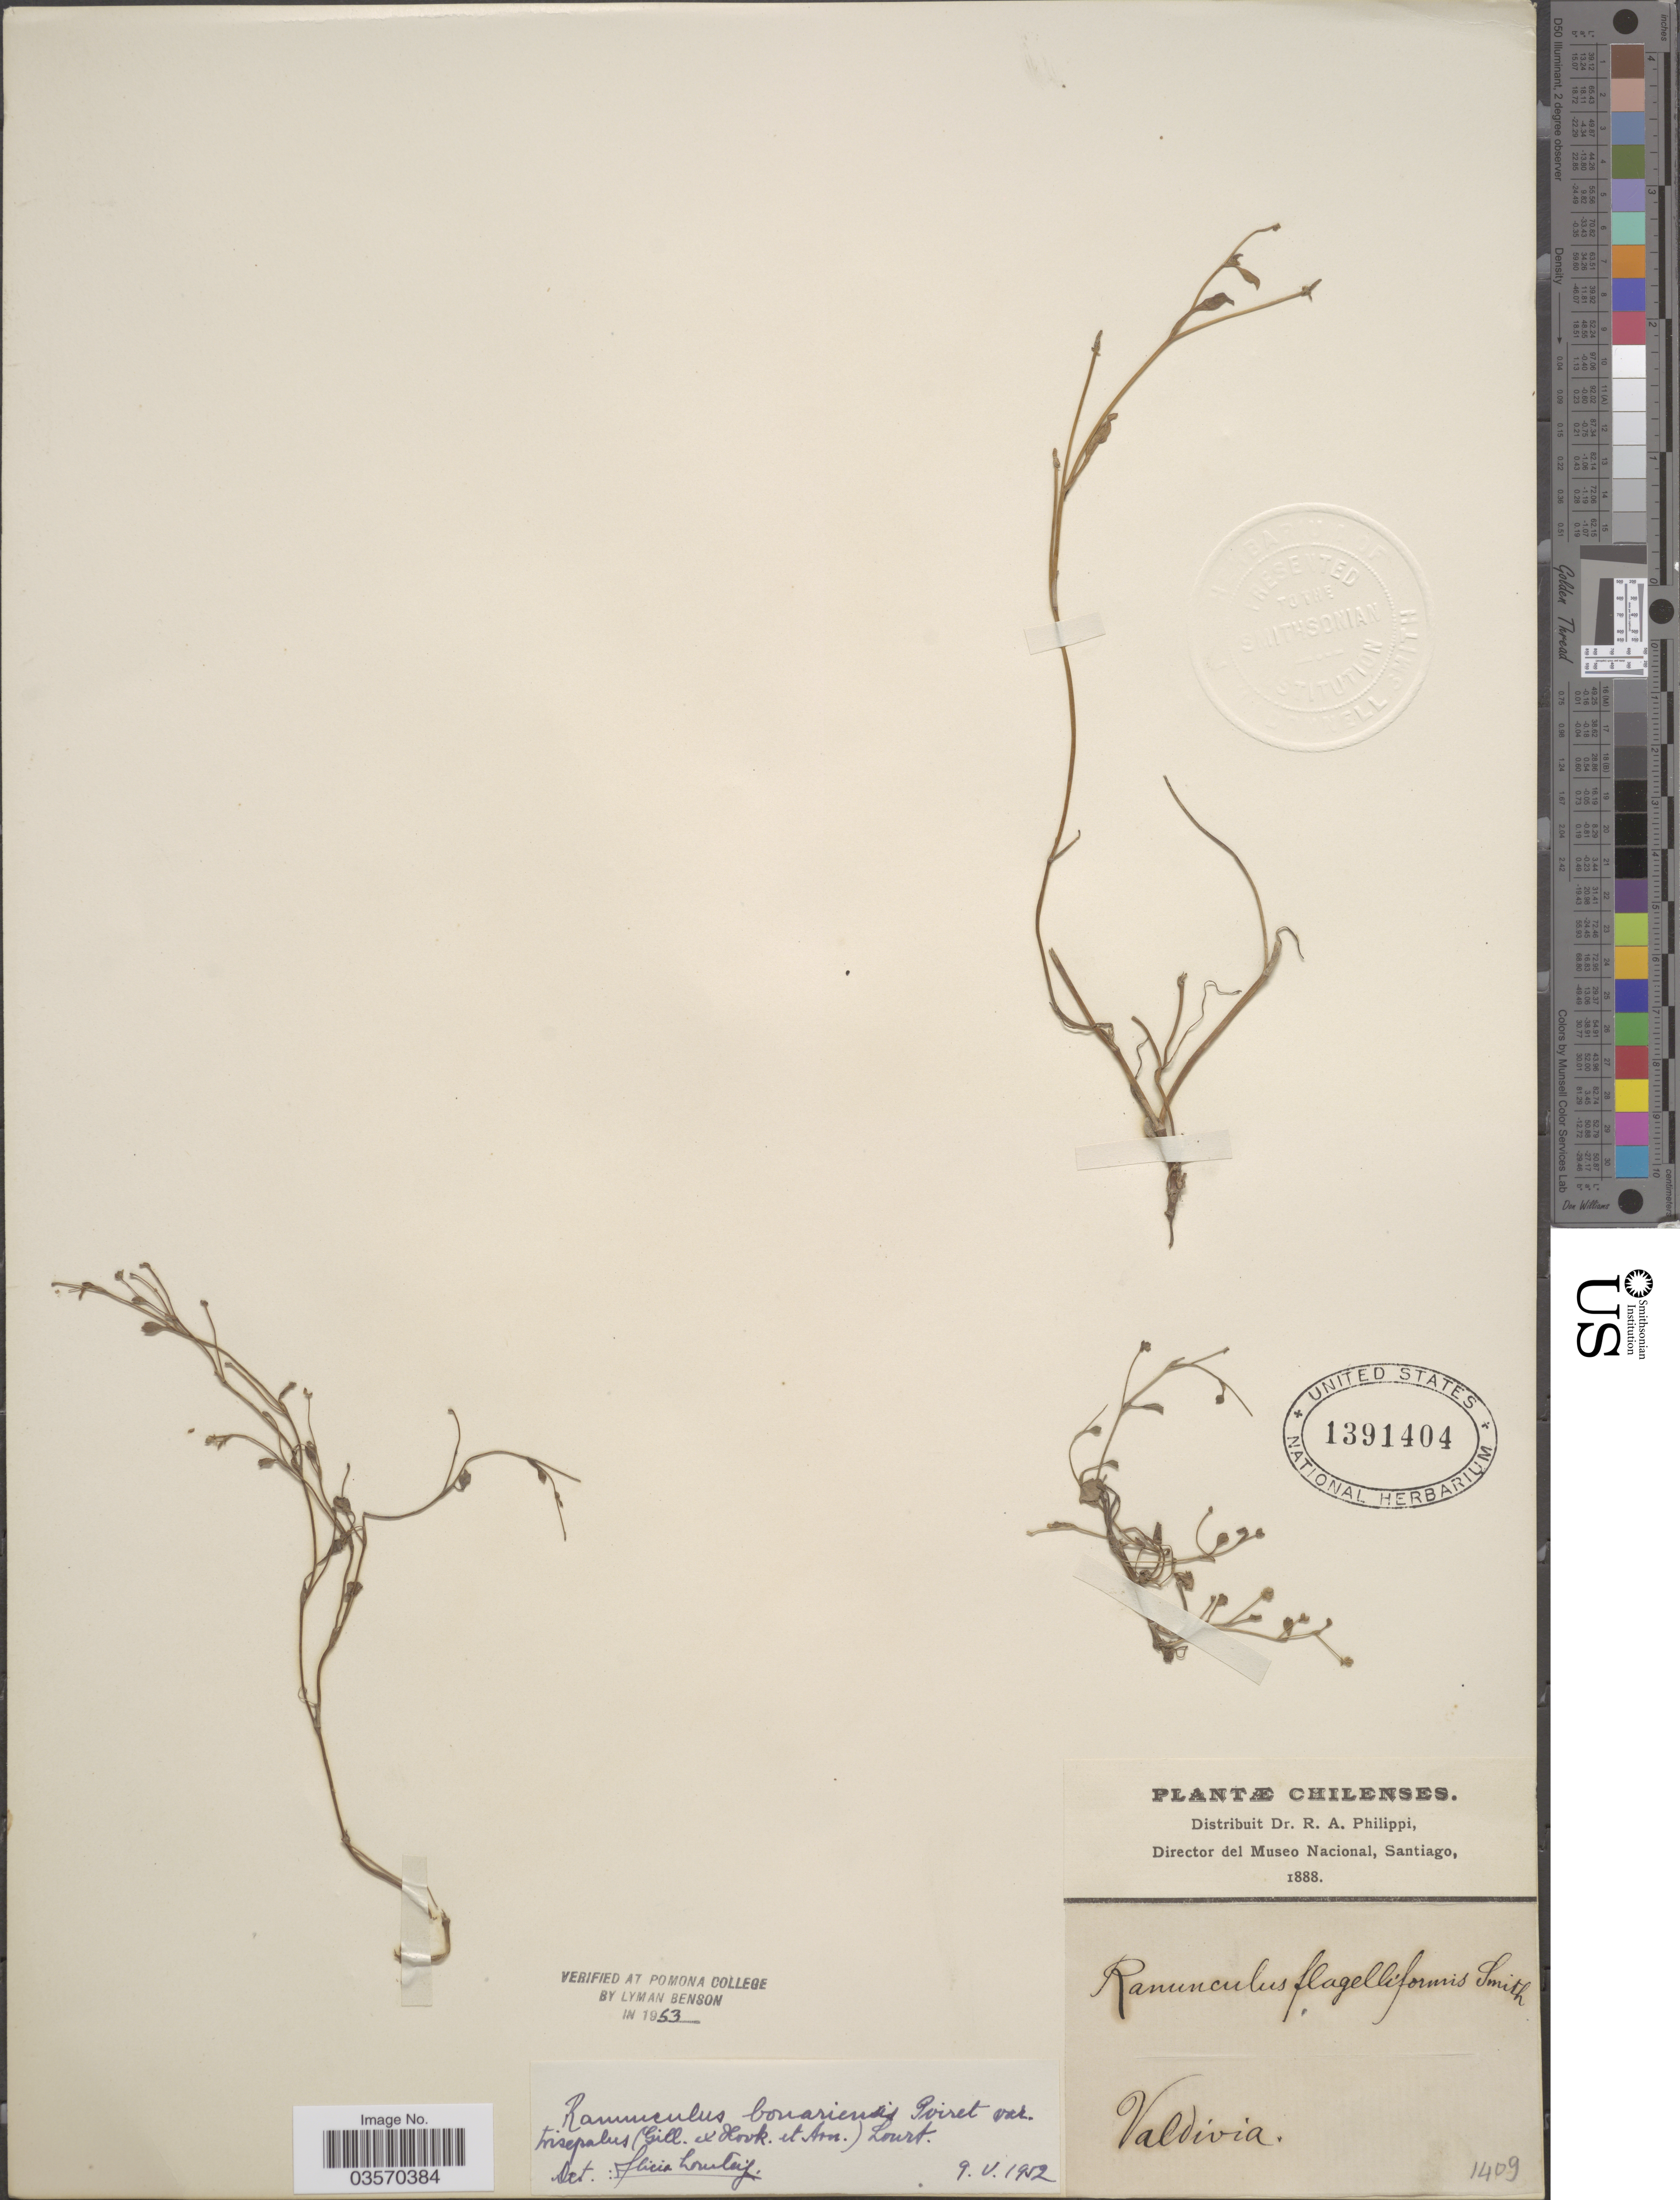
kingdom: Plantae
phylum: Tracheophyta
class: Magnoliopsida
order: Ranunculales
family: Ranunculaceae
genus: Ranunculus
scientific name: Ranunculus bonariensis var. trisepalus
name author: (Gillies ex Hook. & Arn.) Lourteig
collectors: ex. herb. R.A. Philippi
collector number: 1409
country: Chile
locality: Valdivia.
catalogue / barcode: US 1391404